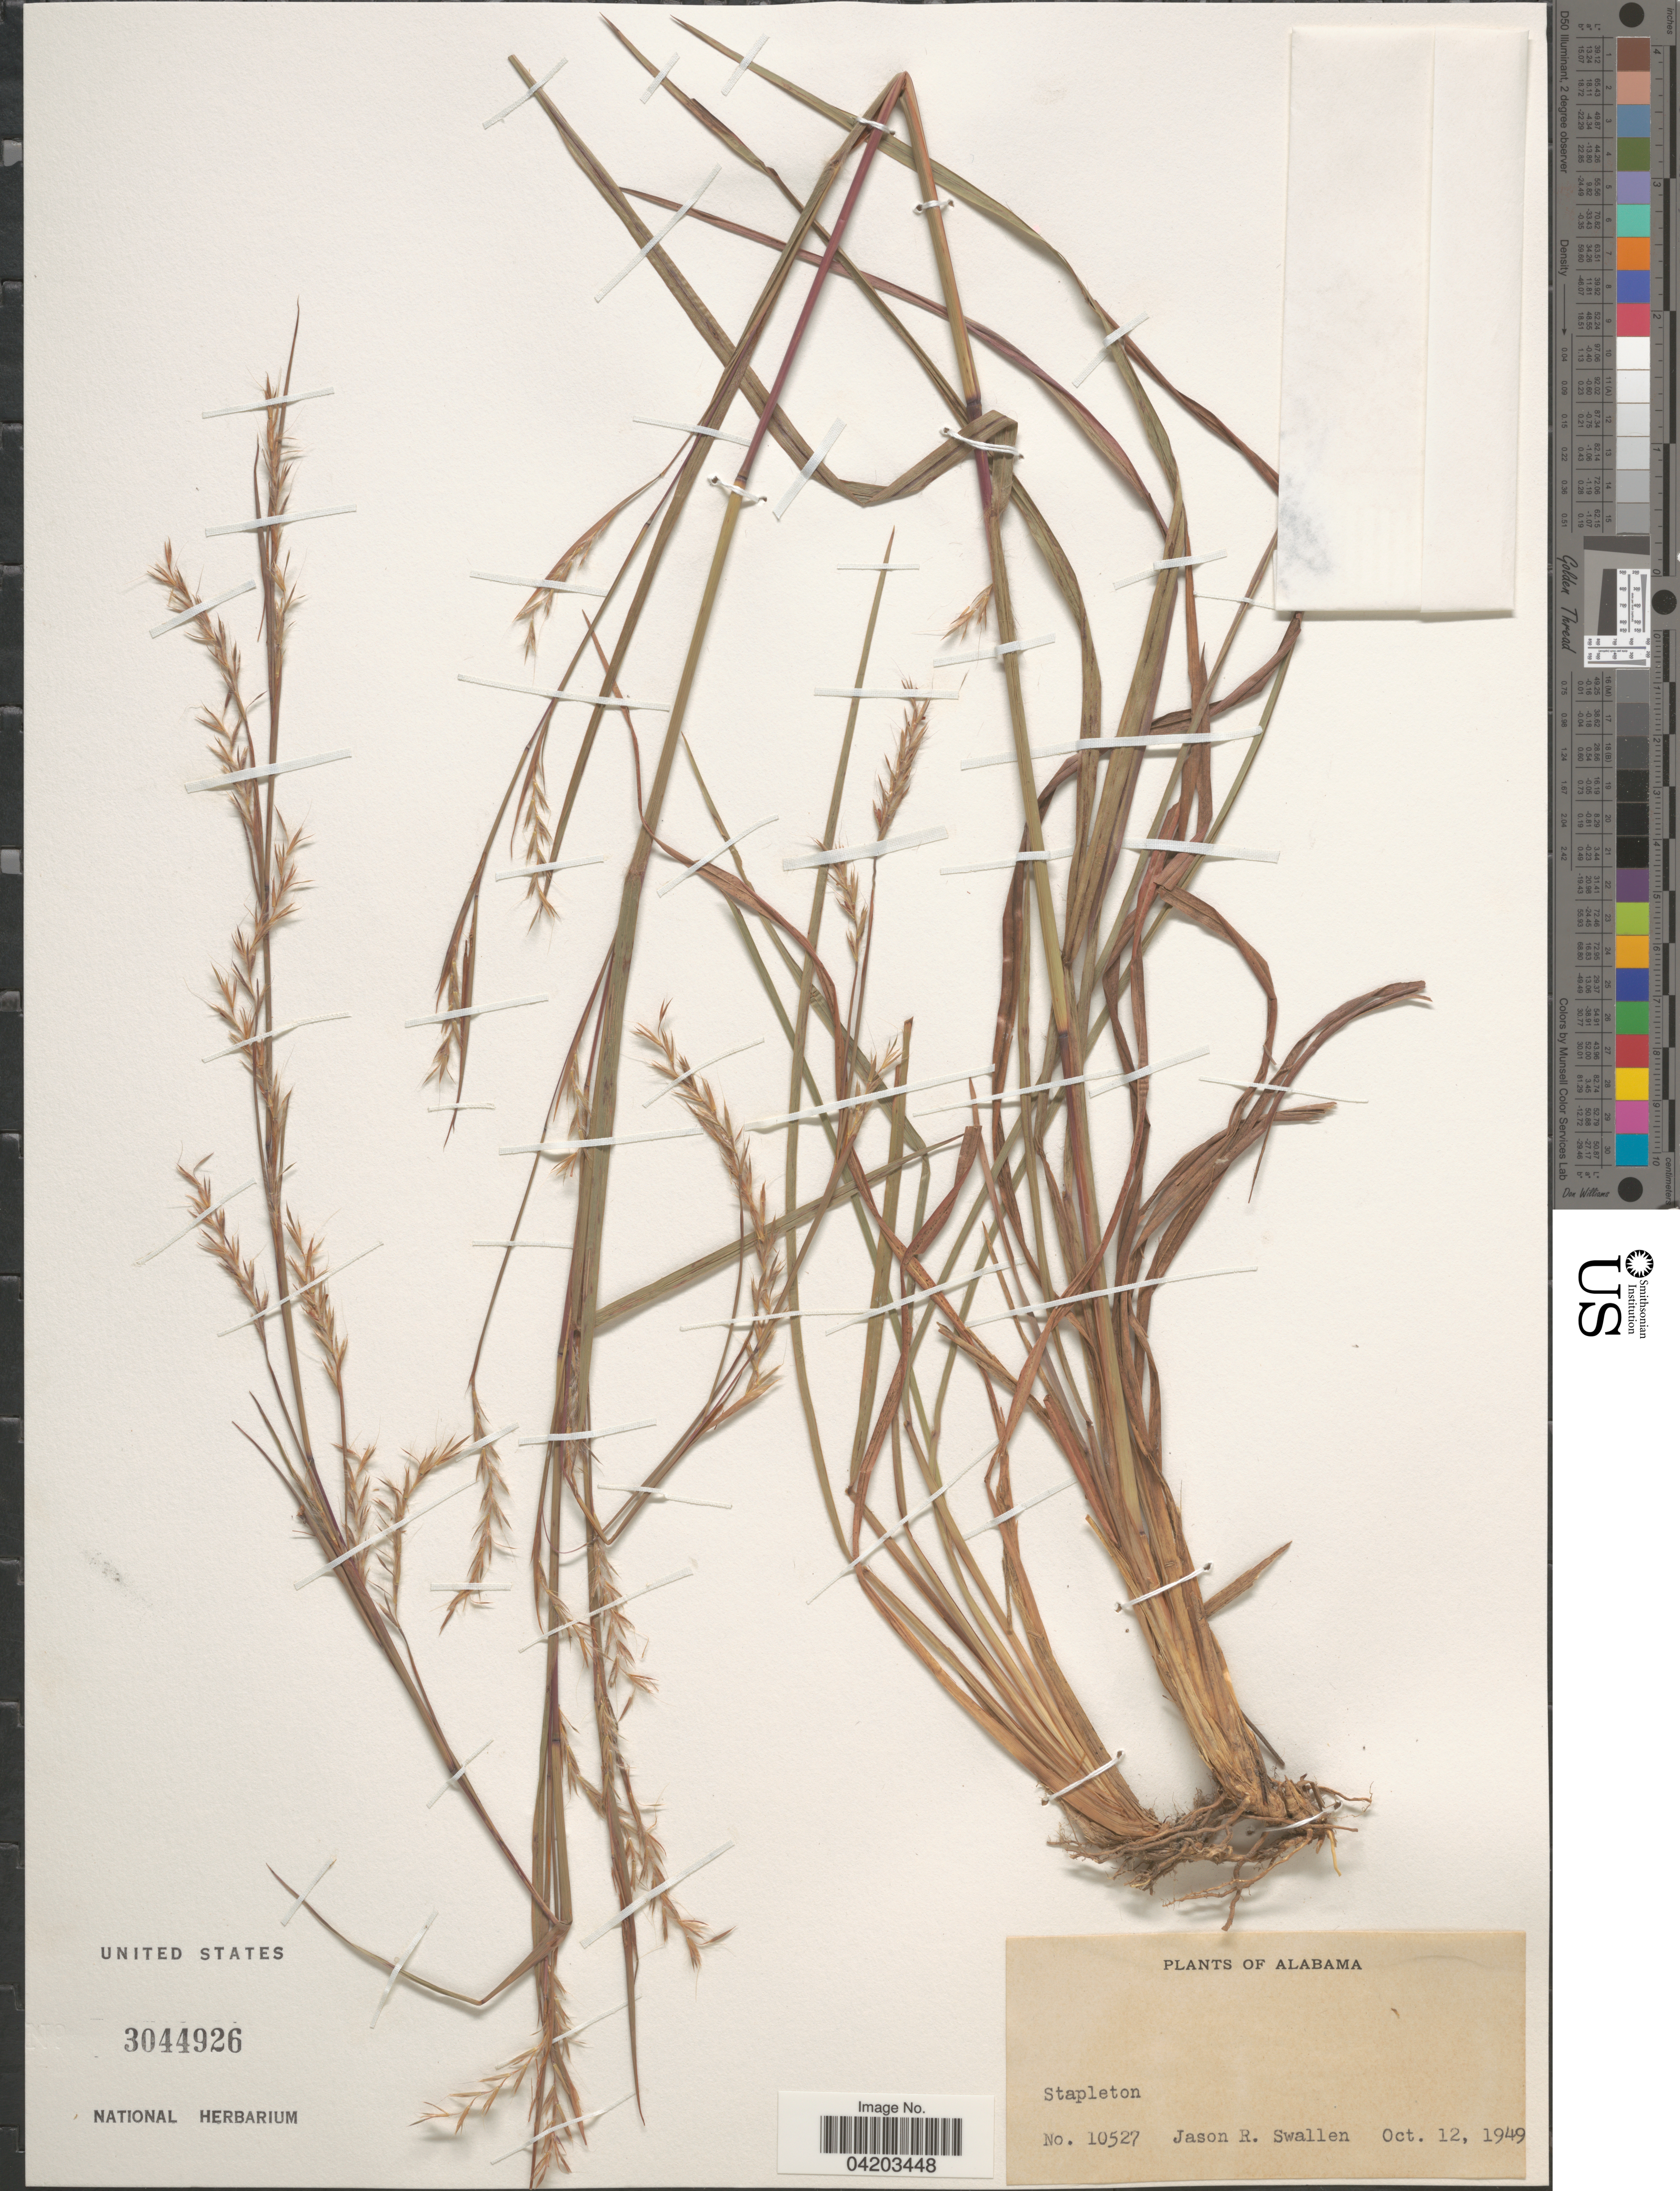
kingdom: Plantae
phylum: Tracheophyta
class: Liliopsida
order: Poales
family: Poaceae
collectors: J. R. Swallen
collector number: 10527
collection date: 1949-10-12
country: United States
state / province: Alabama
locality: Stapleton.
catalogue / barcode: US 3044926